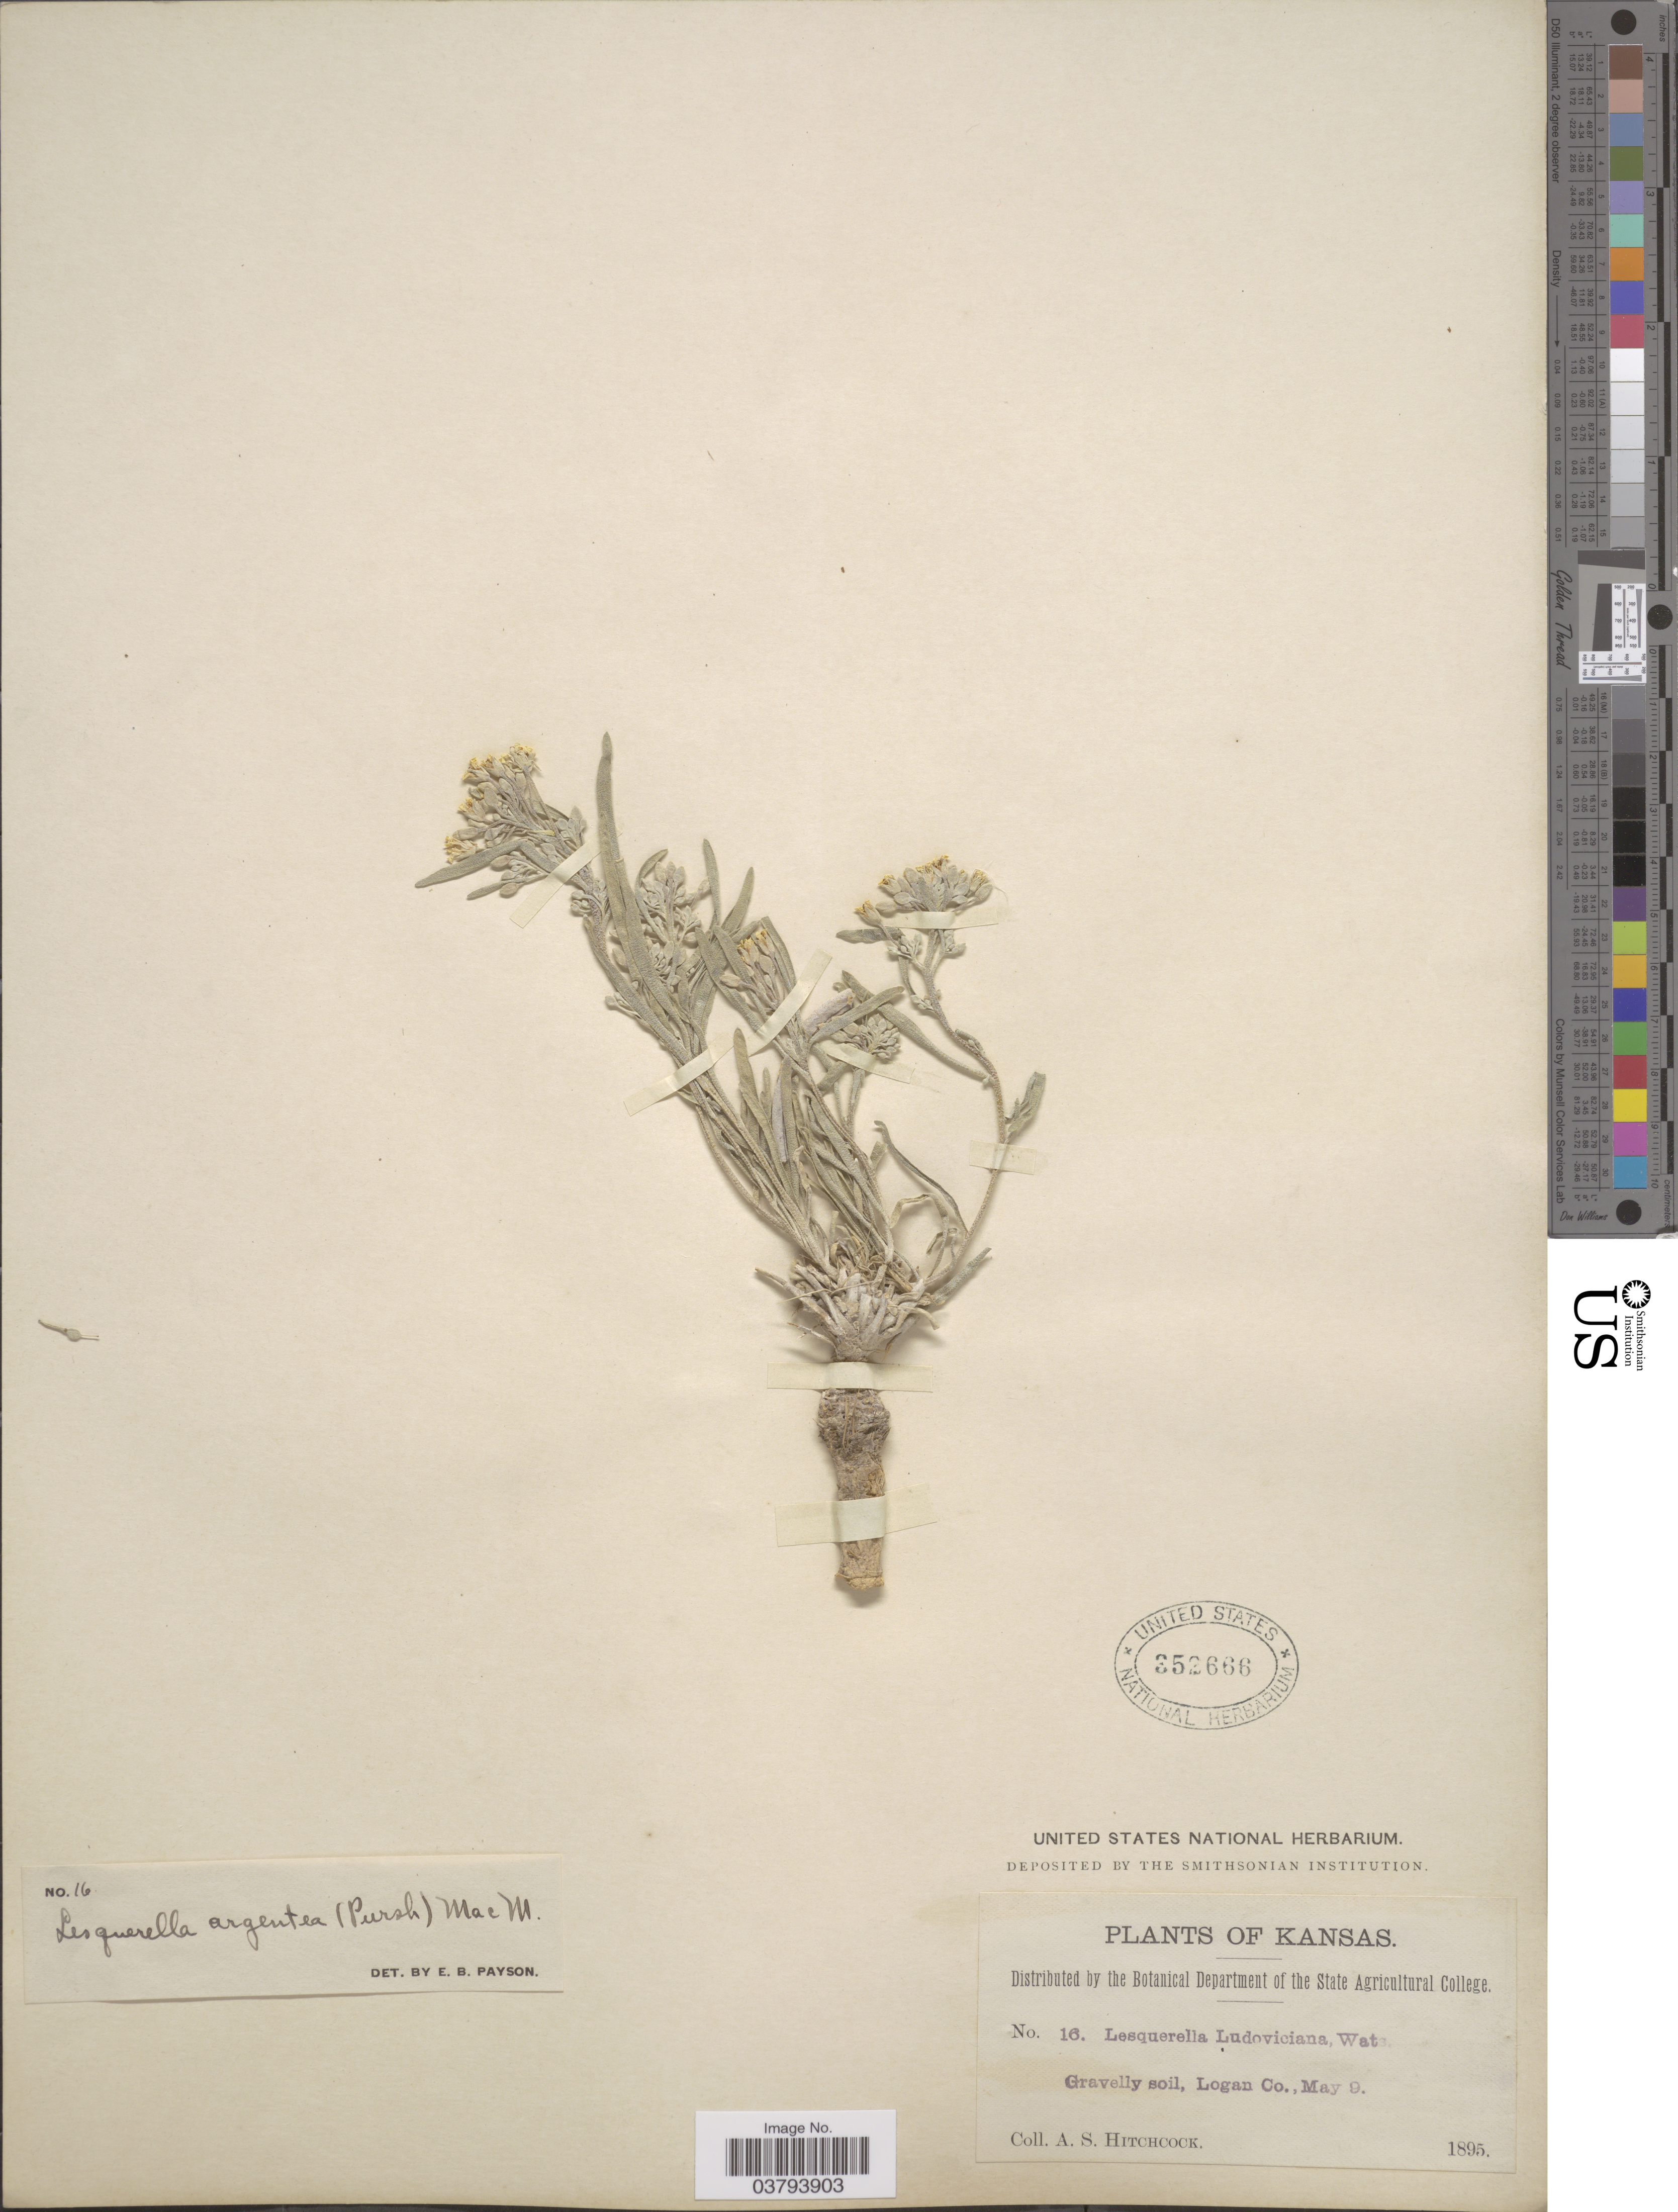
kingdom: Plantae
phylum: Tracheophyta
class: Magnoliopsida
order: Brassicales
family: Brassicaceae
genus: Lesquerella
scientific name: Lesquerella ludoviciana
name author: (Nutt.) S. Watson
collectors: A. S. Hitchcock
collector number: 16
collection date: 1895-05-09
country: United States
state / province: Kansas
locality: Logan Co.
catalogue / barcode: US 352666